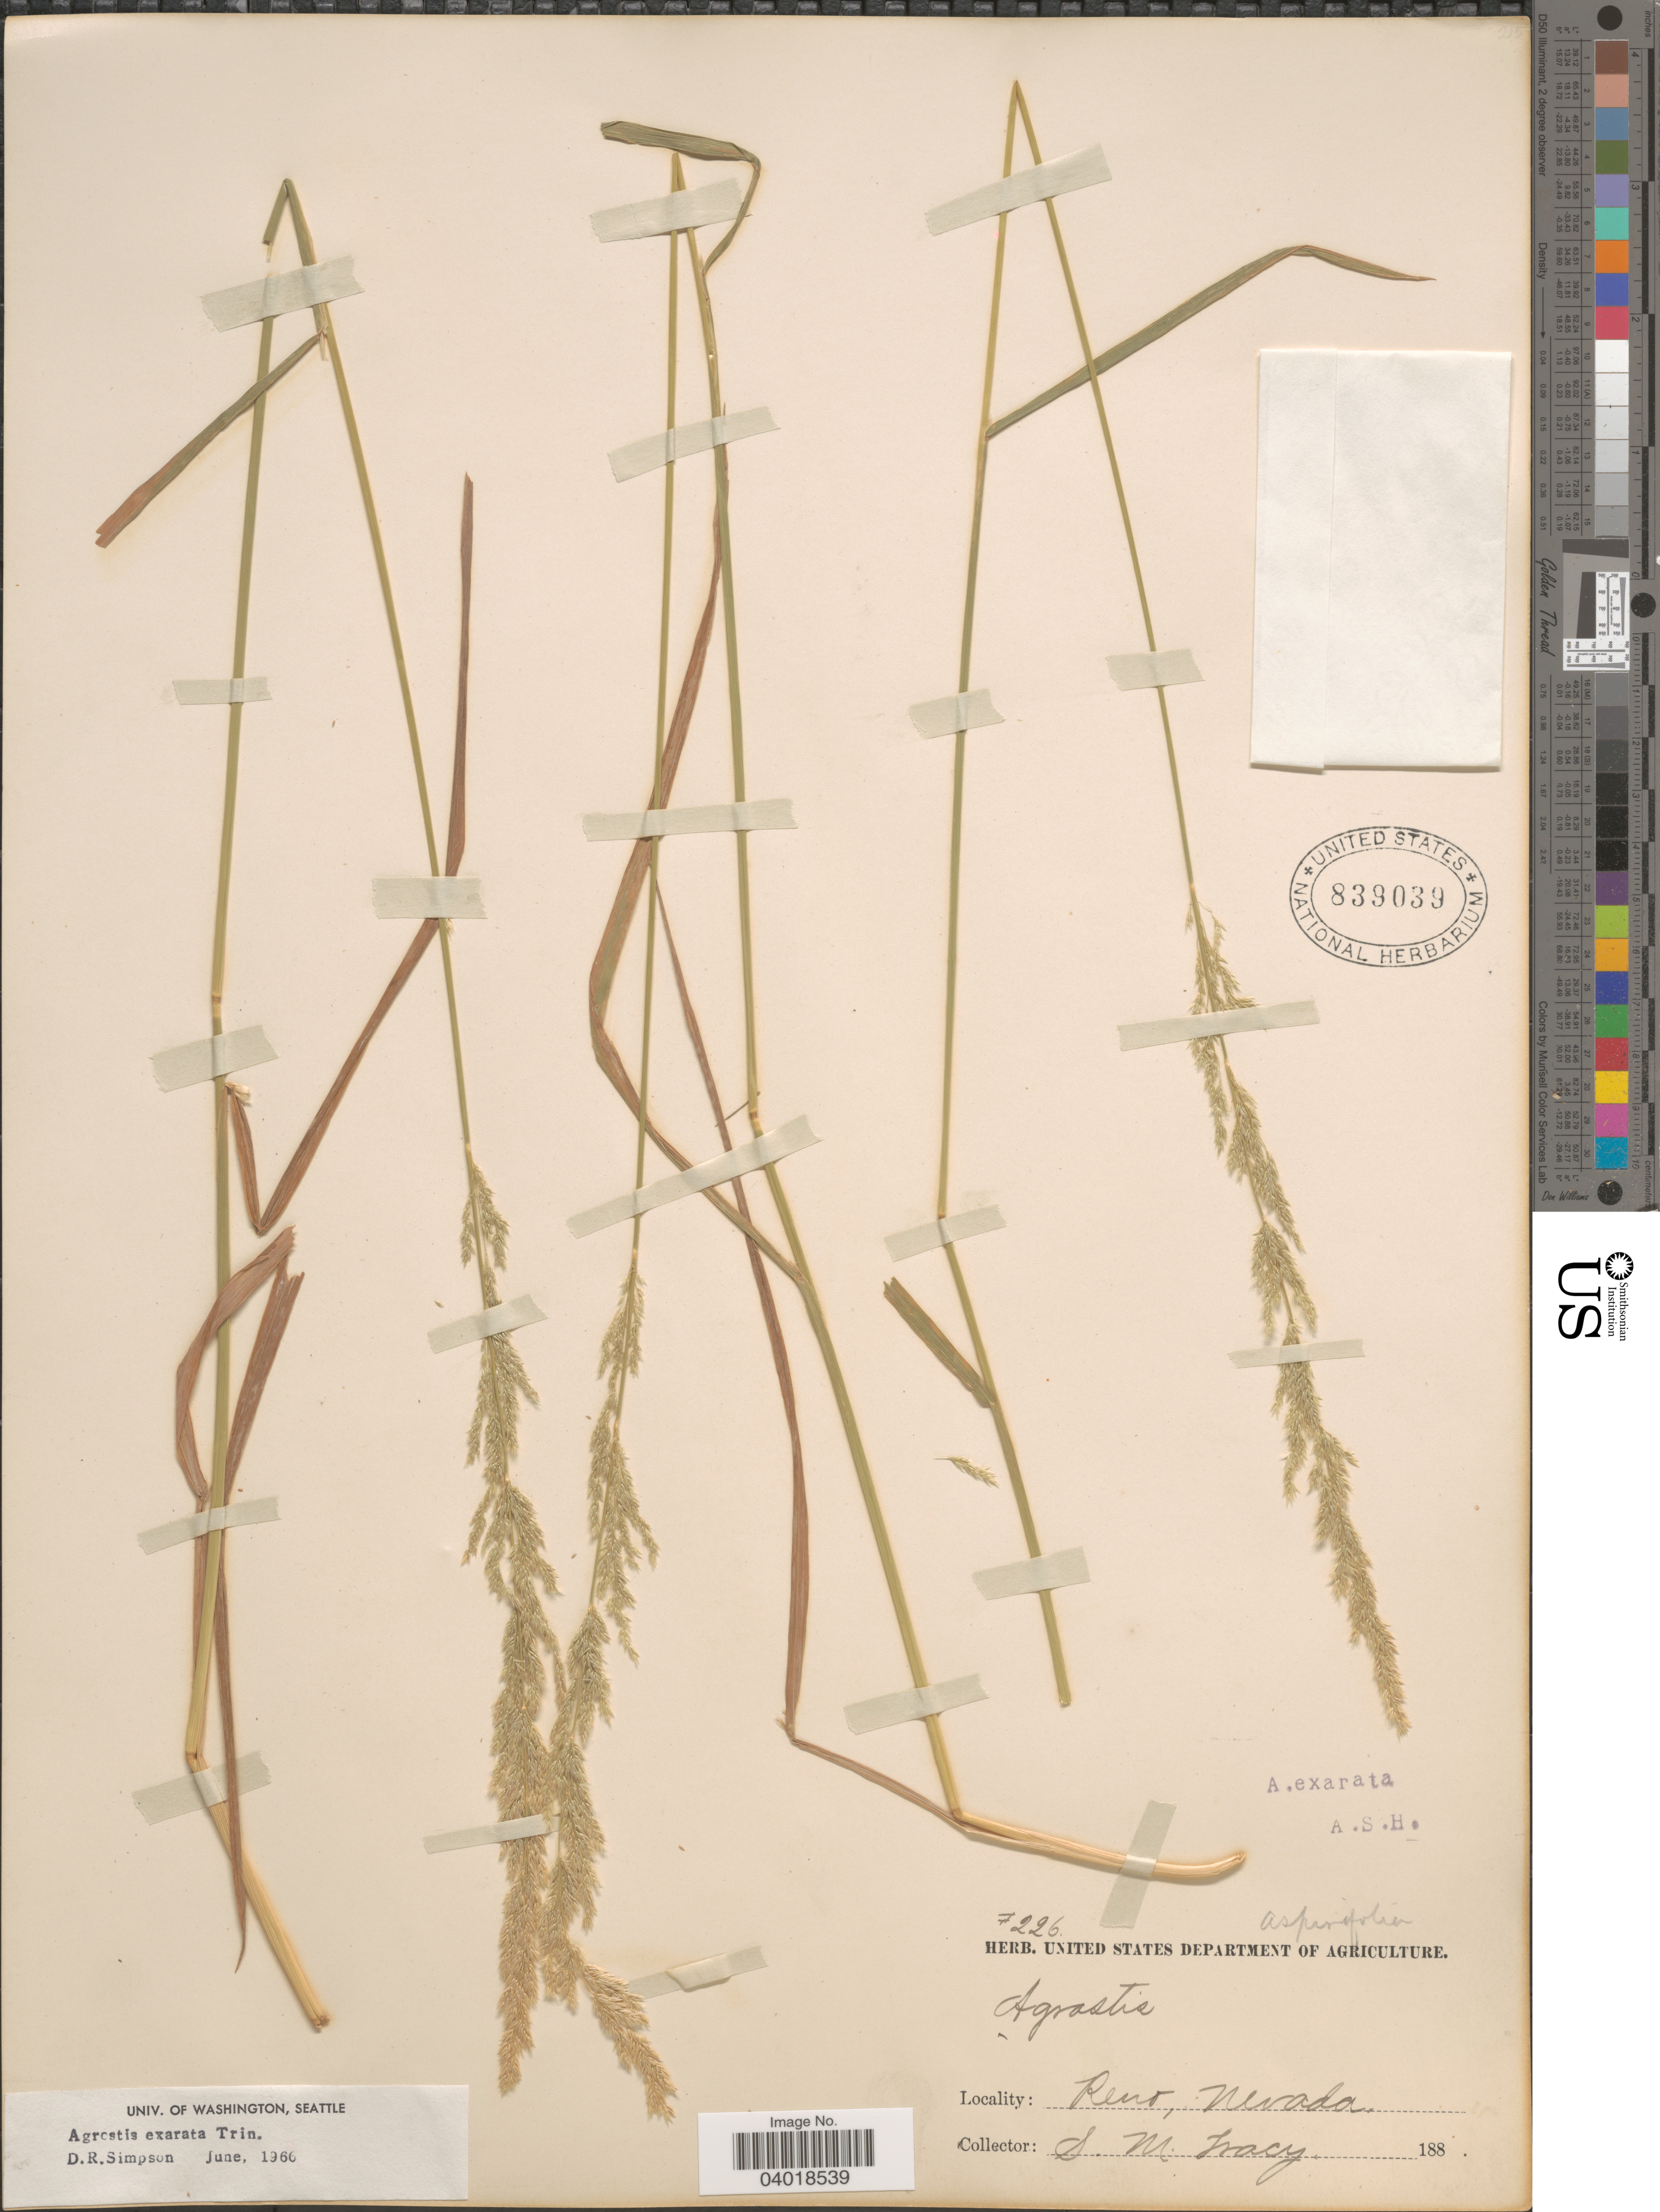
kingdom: Plantae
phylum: Tracheophyta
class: Liliopsida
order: Poales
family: Poaceae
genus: Agrostis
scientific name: Agrostis exarata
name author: Trin.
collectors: S. M. Tracy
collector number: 226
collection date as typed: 188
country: United States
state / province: Nevada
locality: Reno.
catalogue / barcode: US 839039